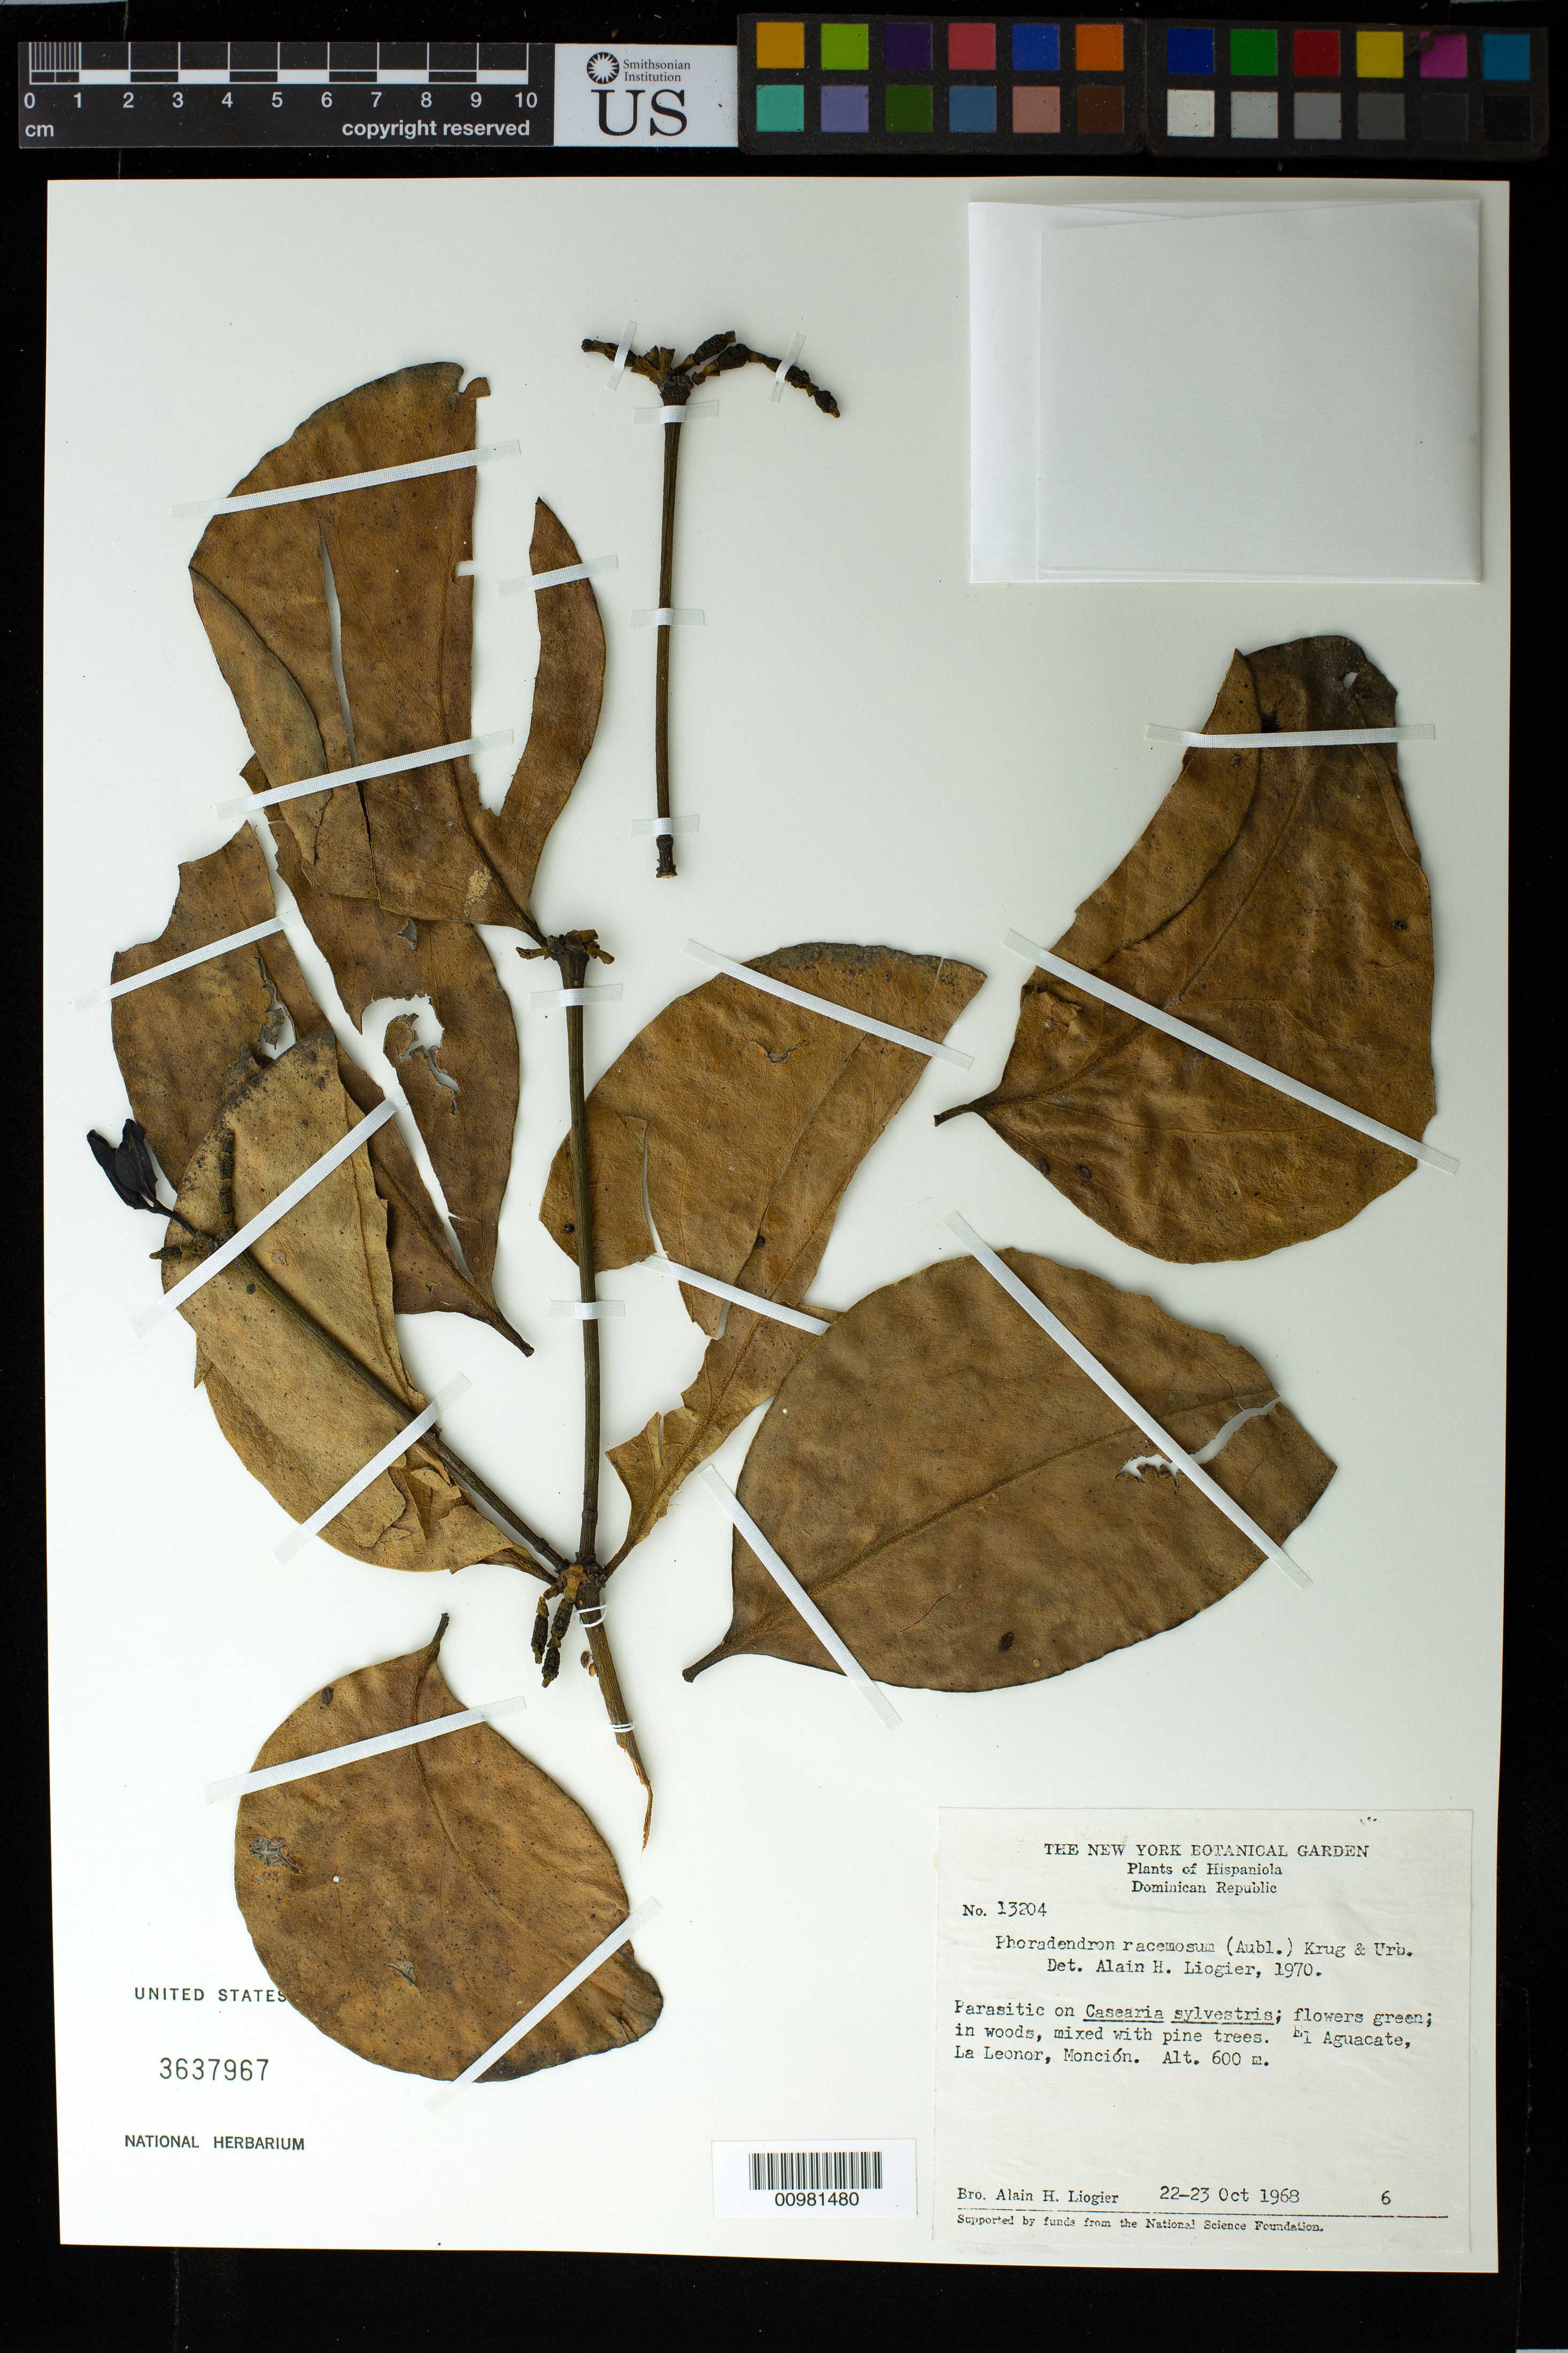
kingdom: Plantae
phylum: Tracheophyta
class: Magnoliopsida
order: Santalales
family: Viscaceae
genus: Phoradendron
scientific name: Phoradendron racemosum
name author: (Aubl.) Krug & Urb.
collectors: A. H. Liogier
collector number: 13204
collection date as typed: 22 Oct 1968 to 23 Oct 1968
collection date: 1968-10-22/1968-10-23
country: Dominican Republic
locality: El Aguacate, La Leonor, Monción.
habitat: In woods mixed with pine trees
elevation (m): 600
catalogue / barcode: US 3637967